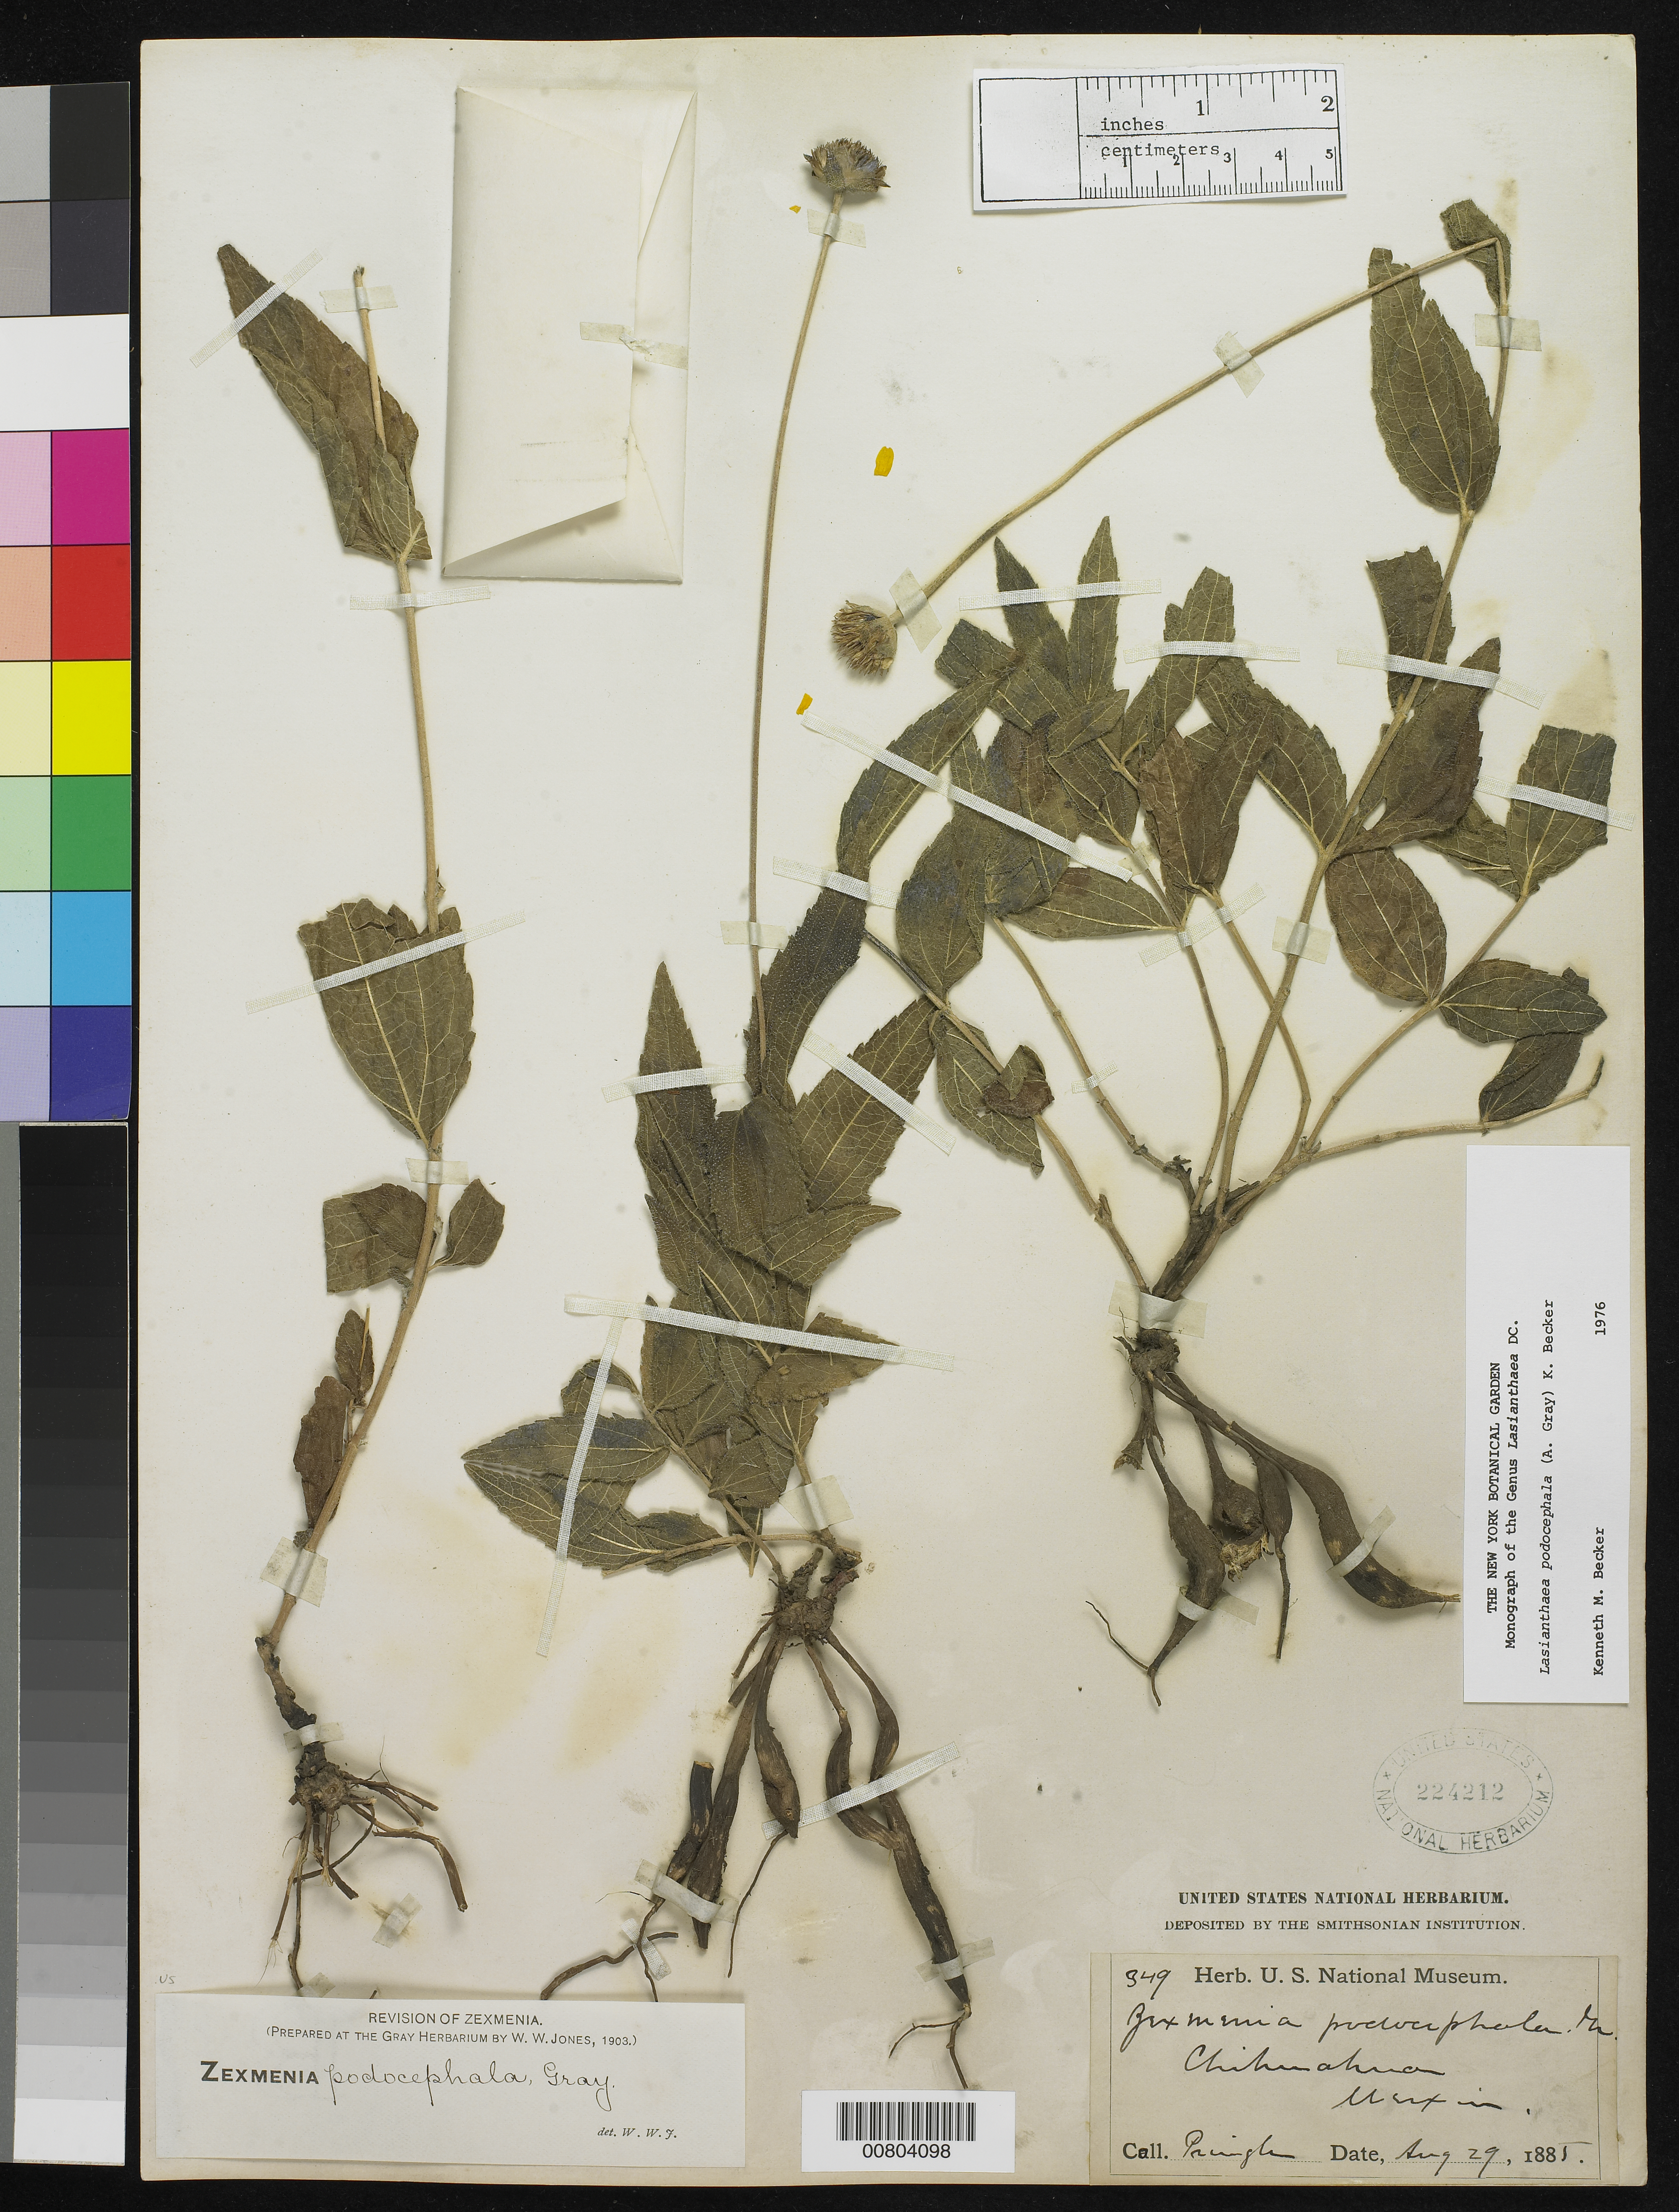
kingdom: Plantae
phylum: Tracheophyta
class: Magnoliopsida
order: Asterales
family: Asteraceae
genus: Lasianthaea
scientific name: Lasianthaea podocephala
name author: (A. Gray) K.M. Becker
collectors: C. G. Pringle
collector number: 349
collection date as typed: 29 Aug 1885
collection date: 1885-08-29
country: Mexico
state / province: Chihuahua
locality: Chihuahua.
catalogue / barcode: US 224212